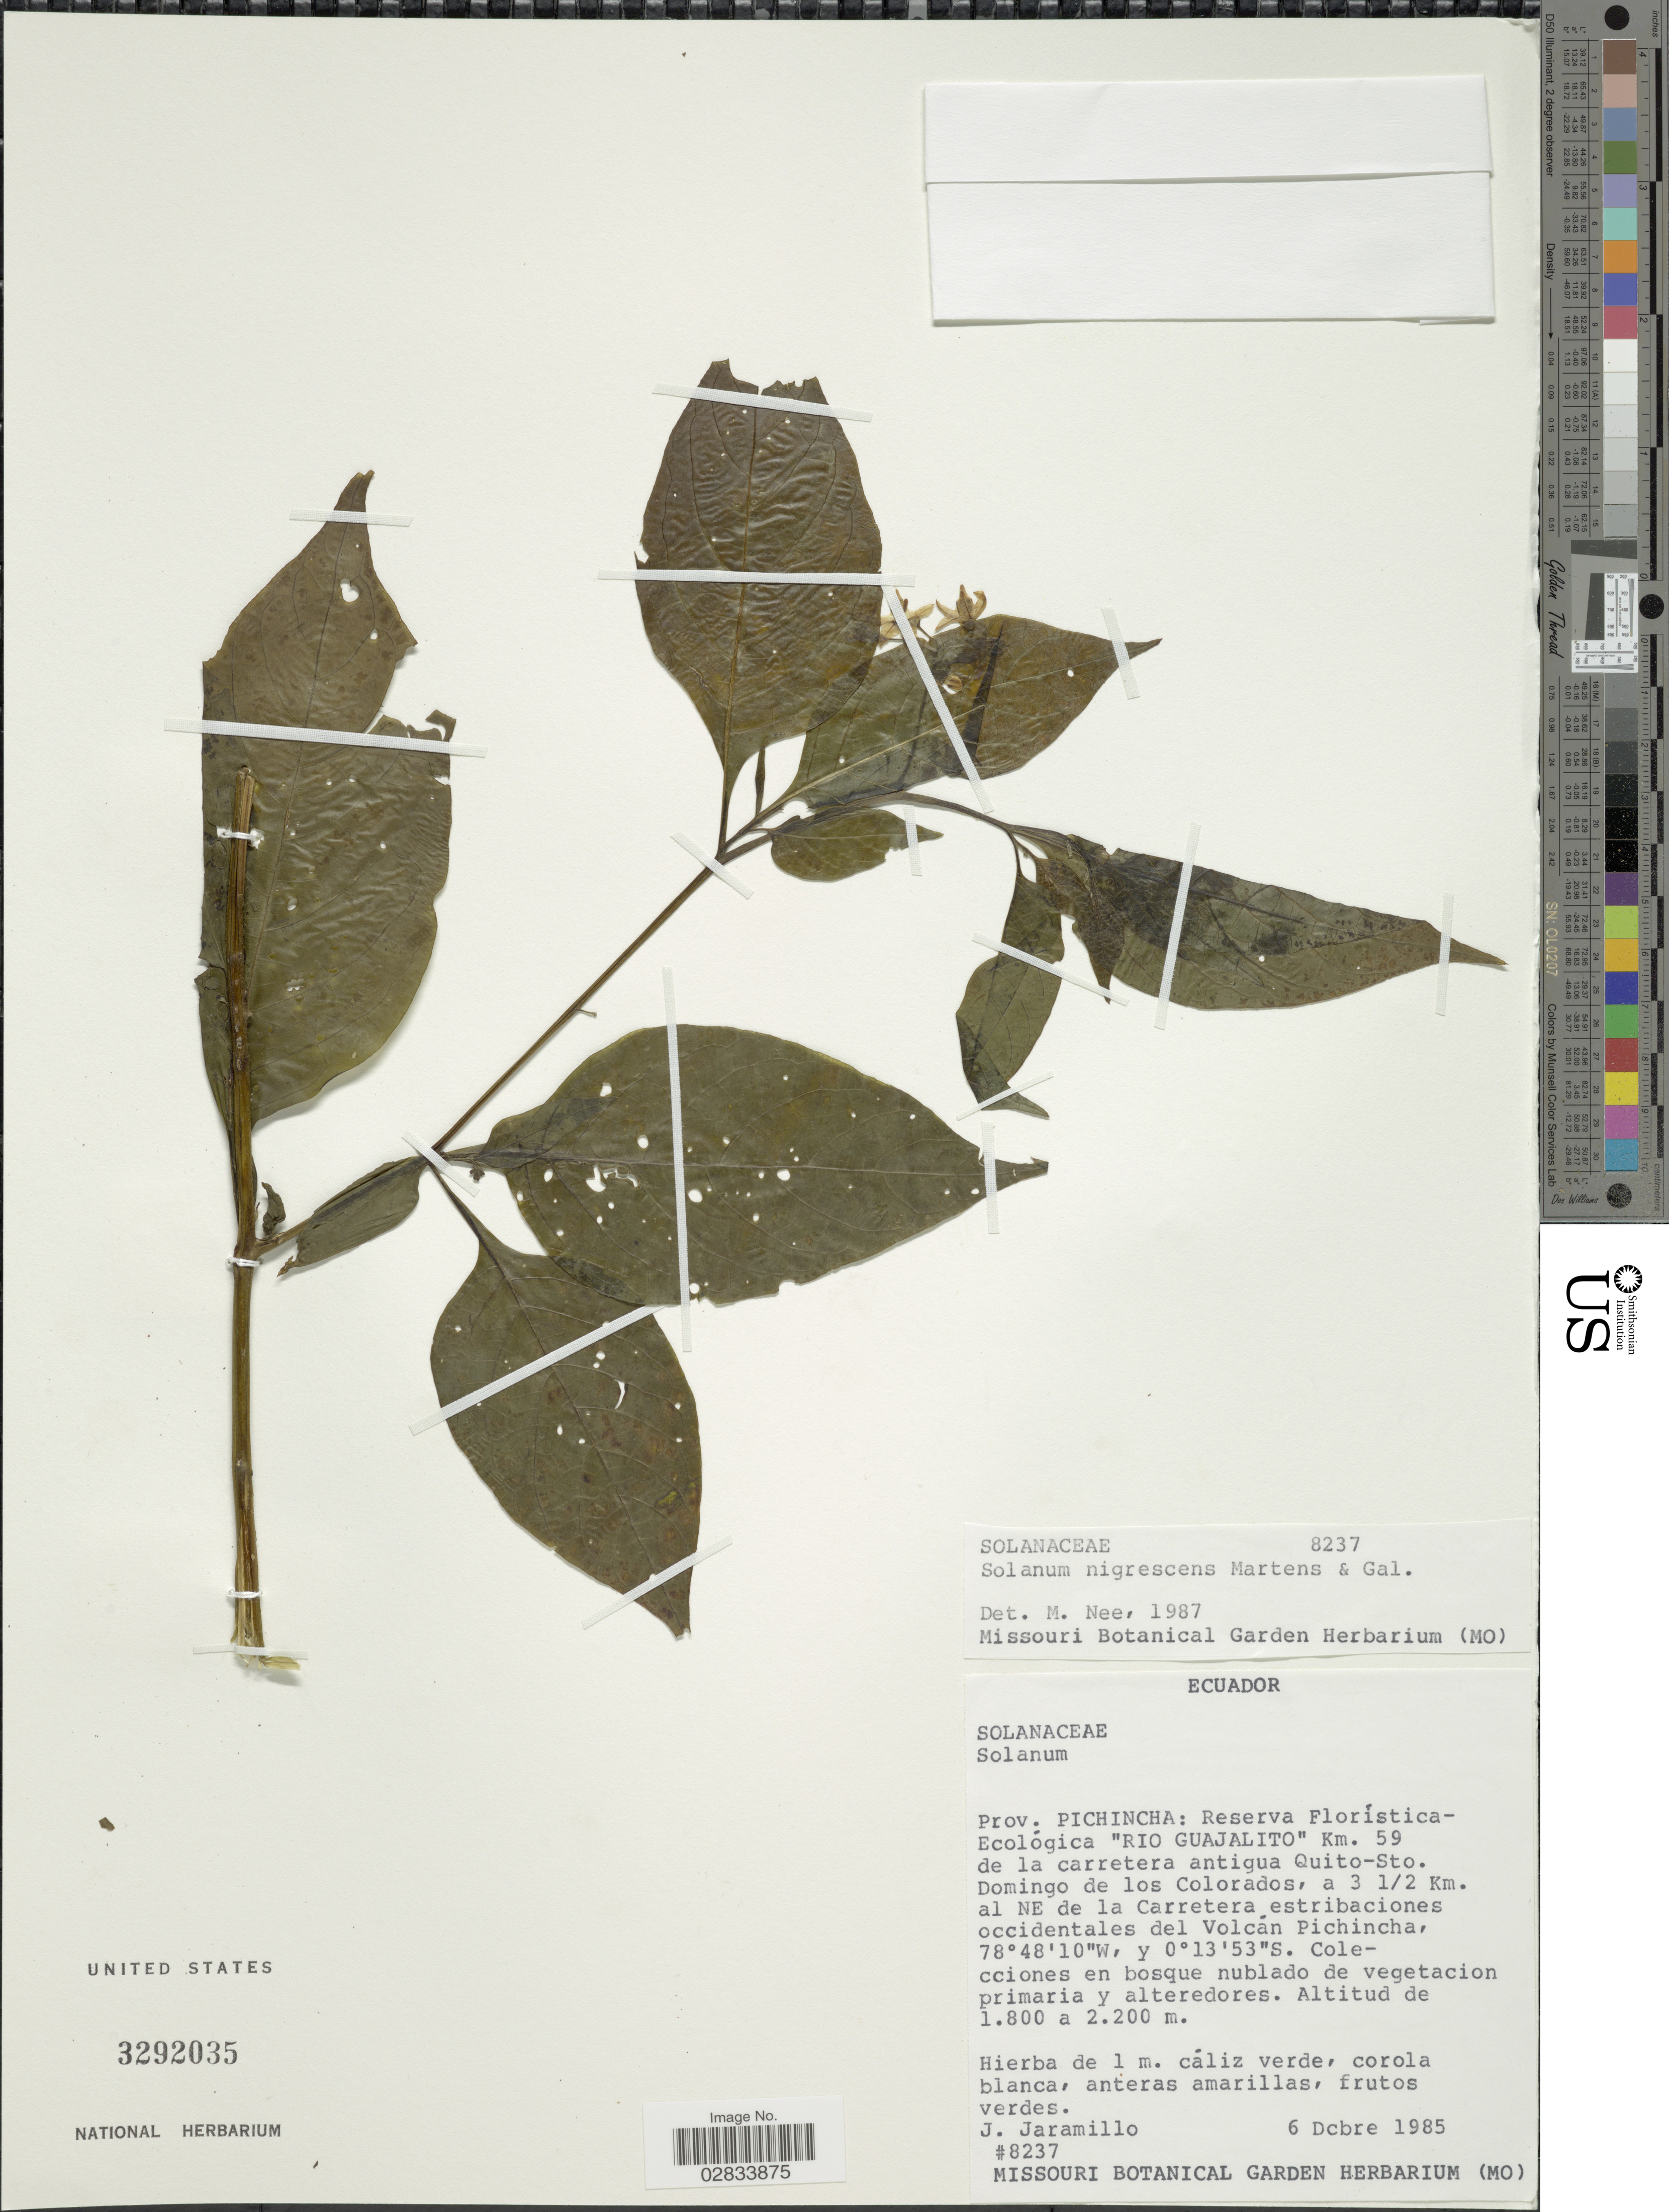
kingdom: Plantae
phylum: Tracheophyta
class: Magnoliopsida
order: Solanales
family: Solanaceae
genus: Solanum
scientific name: Solanum nigrescens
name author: M. Martens & Galeotti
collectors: J. Jaramillo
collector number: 8237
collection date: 1985-12-06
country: Ecuador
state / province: Pichincha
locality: Prov. Pichincha: Reserva Florística-Ecologica "Rio Guajalito" Km. 59 de la carretera antigua Quito-Sto. Domingo de los Colorados, a 3½ Km. al NE de la Carretera estribaciones occidentales del Volcán Pichincha.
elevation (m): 1800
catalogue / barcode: US 3292035